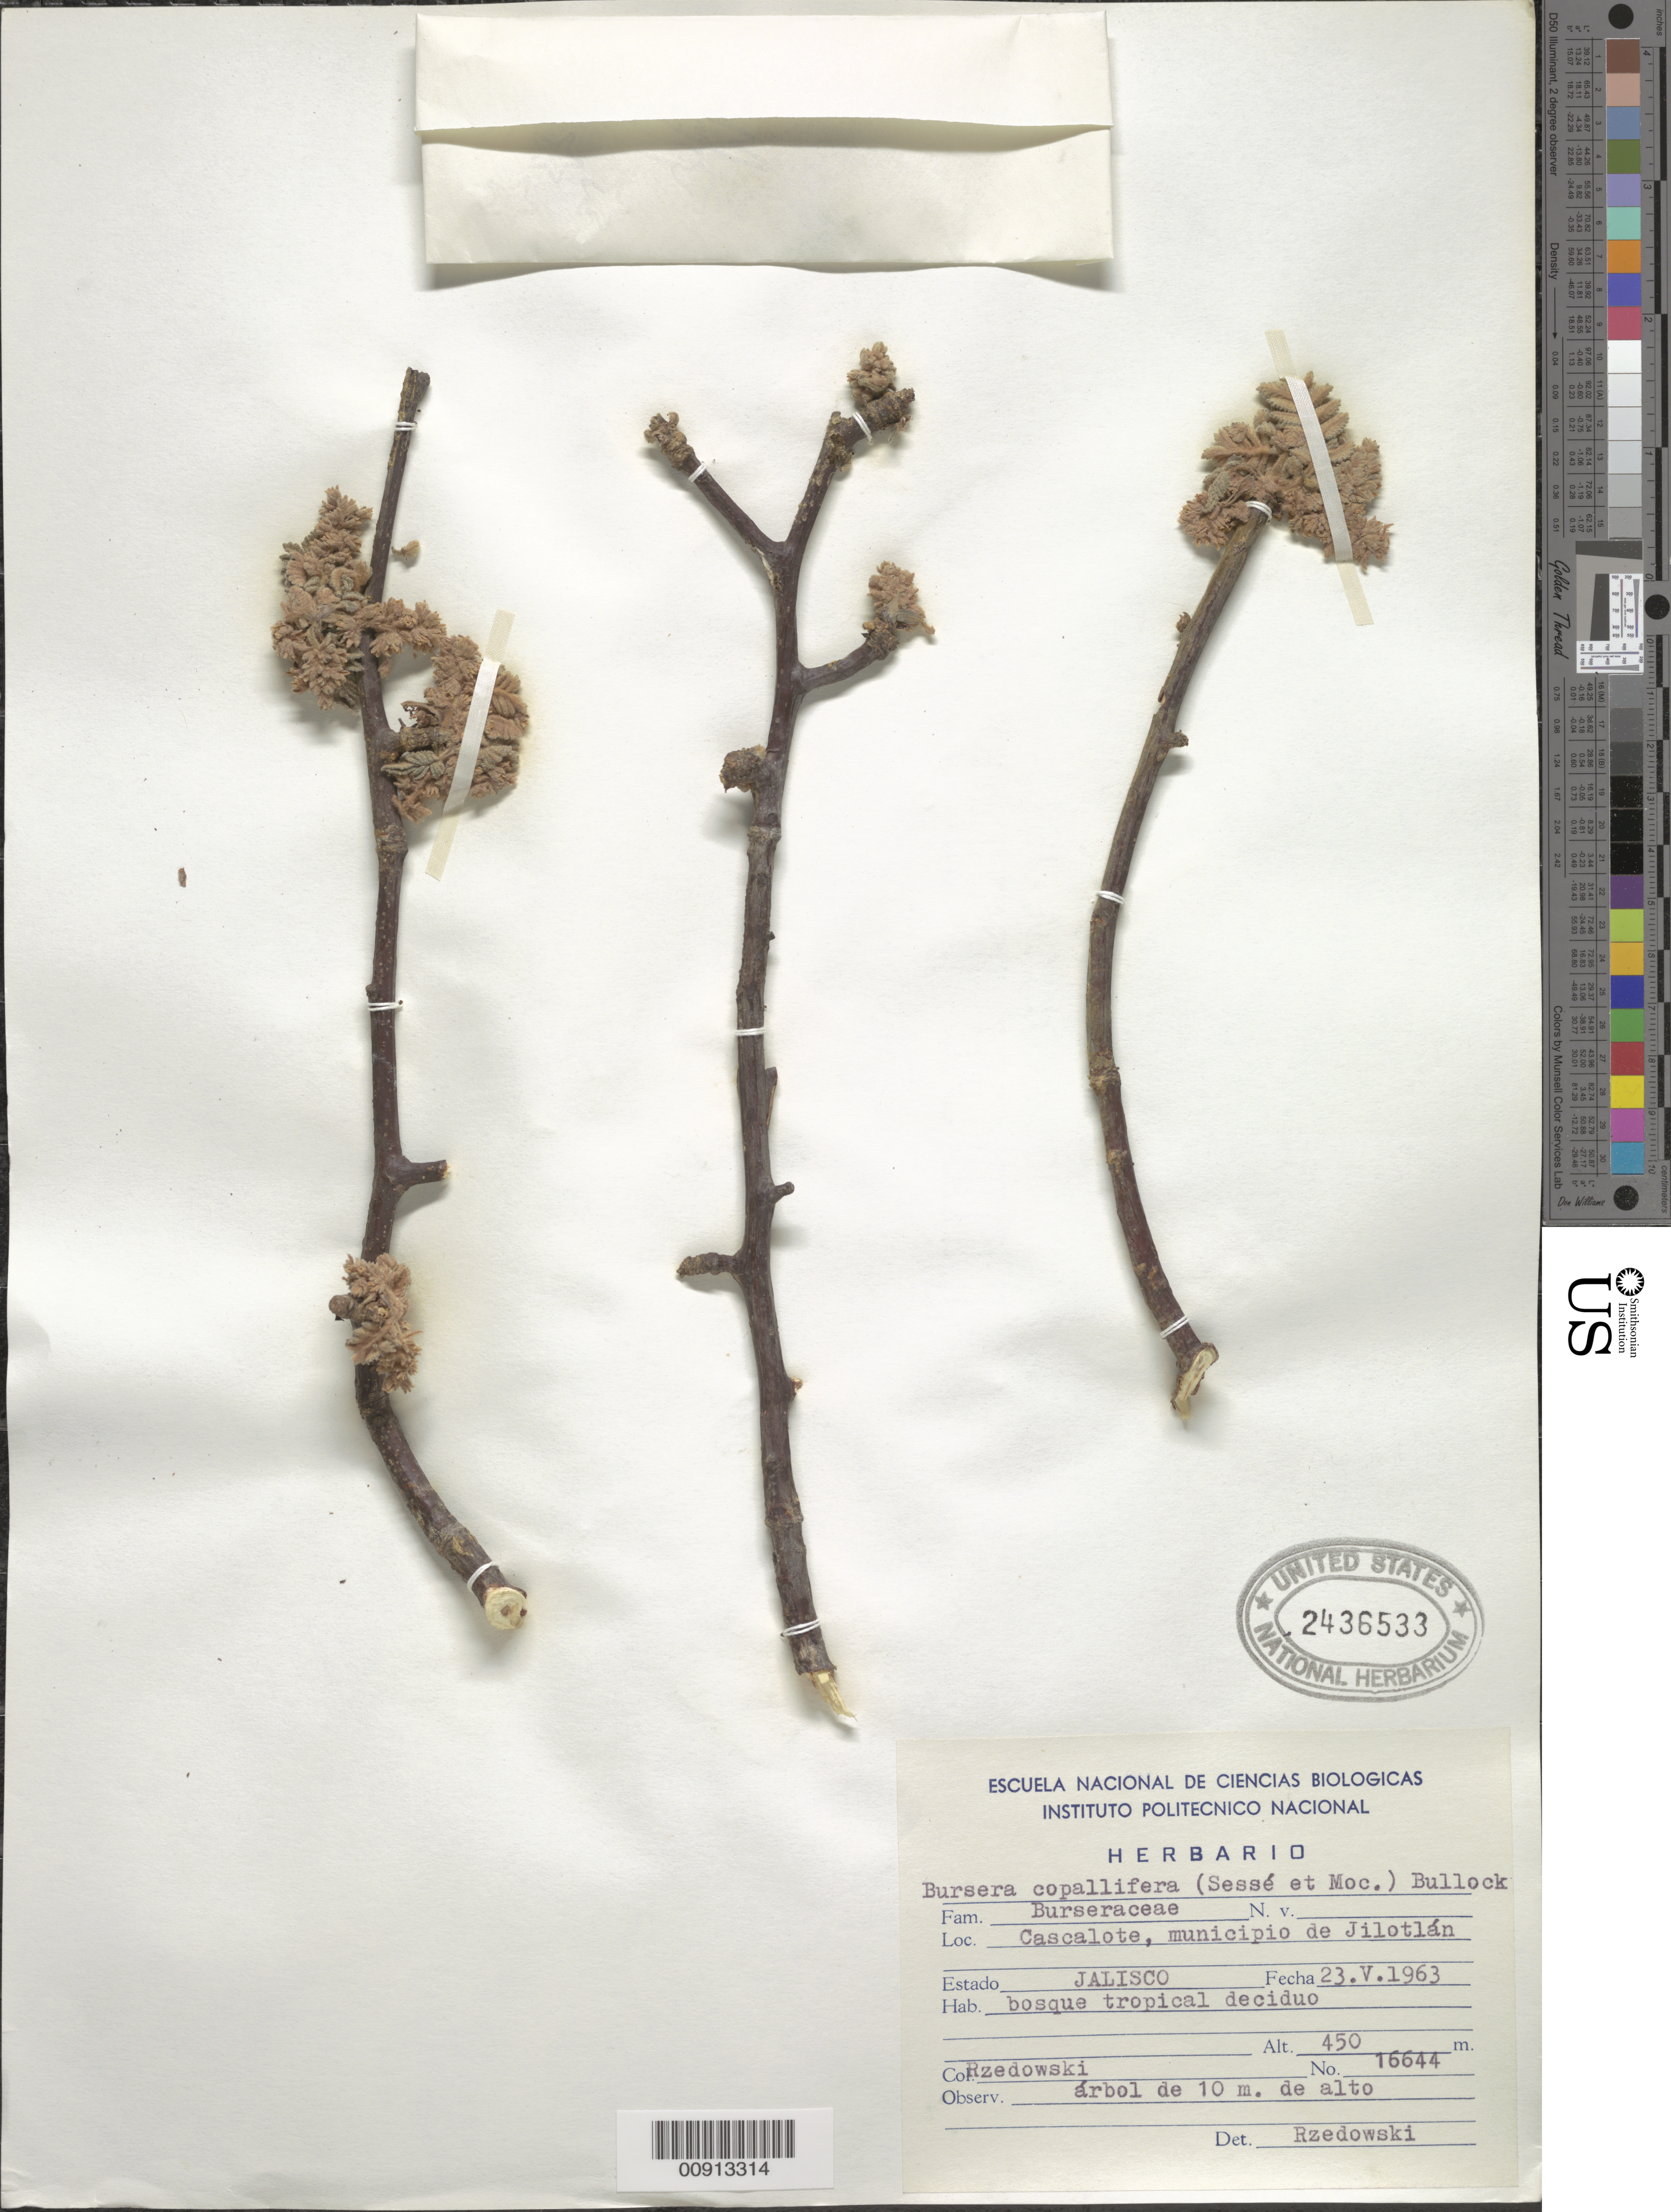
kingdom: Plantae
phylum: Tracheophyta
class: Magnoliopsida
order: Sapindales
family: Burseraceae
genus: Bursera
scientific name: Bursera copallifera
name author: (Moc. & Sessé ex DC.) Bullock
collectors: J. Rzedowski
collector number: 16644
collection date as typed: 23 May 1963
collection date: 1963-05-23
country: Mexico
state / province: Jalisco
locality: Cascalote, municipio de Jilotlán, Estado Jalisco.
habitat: Bosque tropical deciduo.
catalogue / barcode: US 2436533